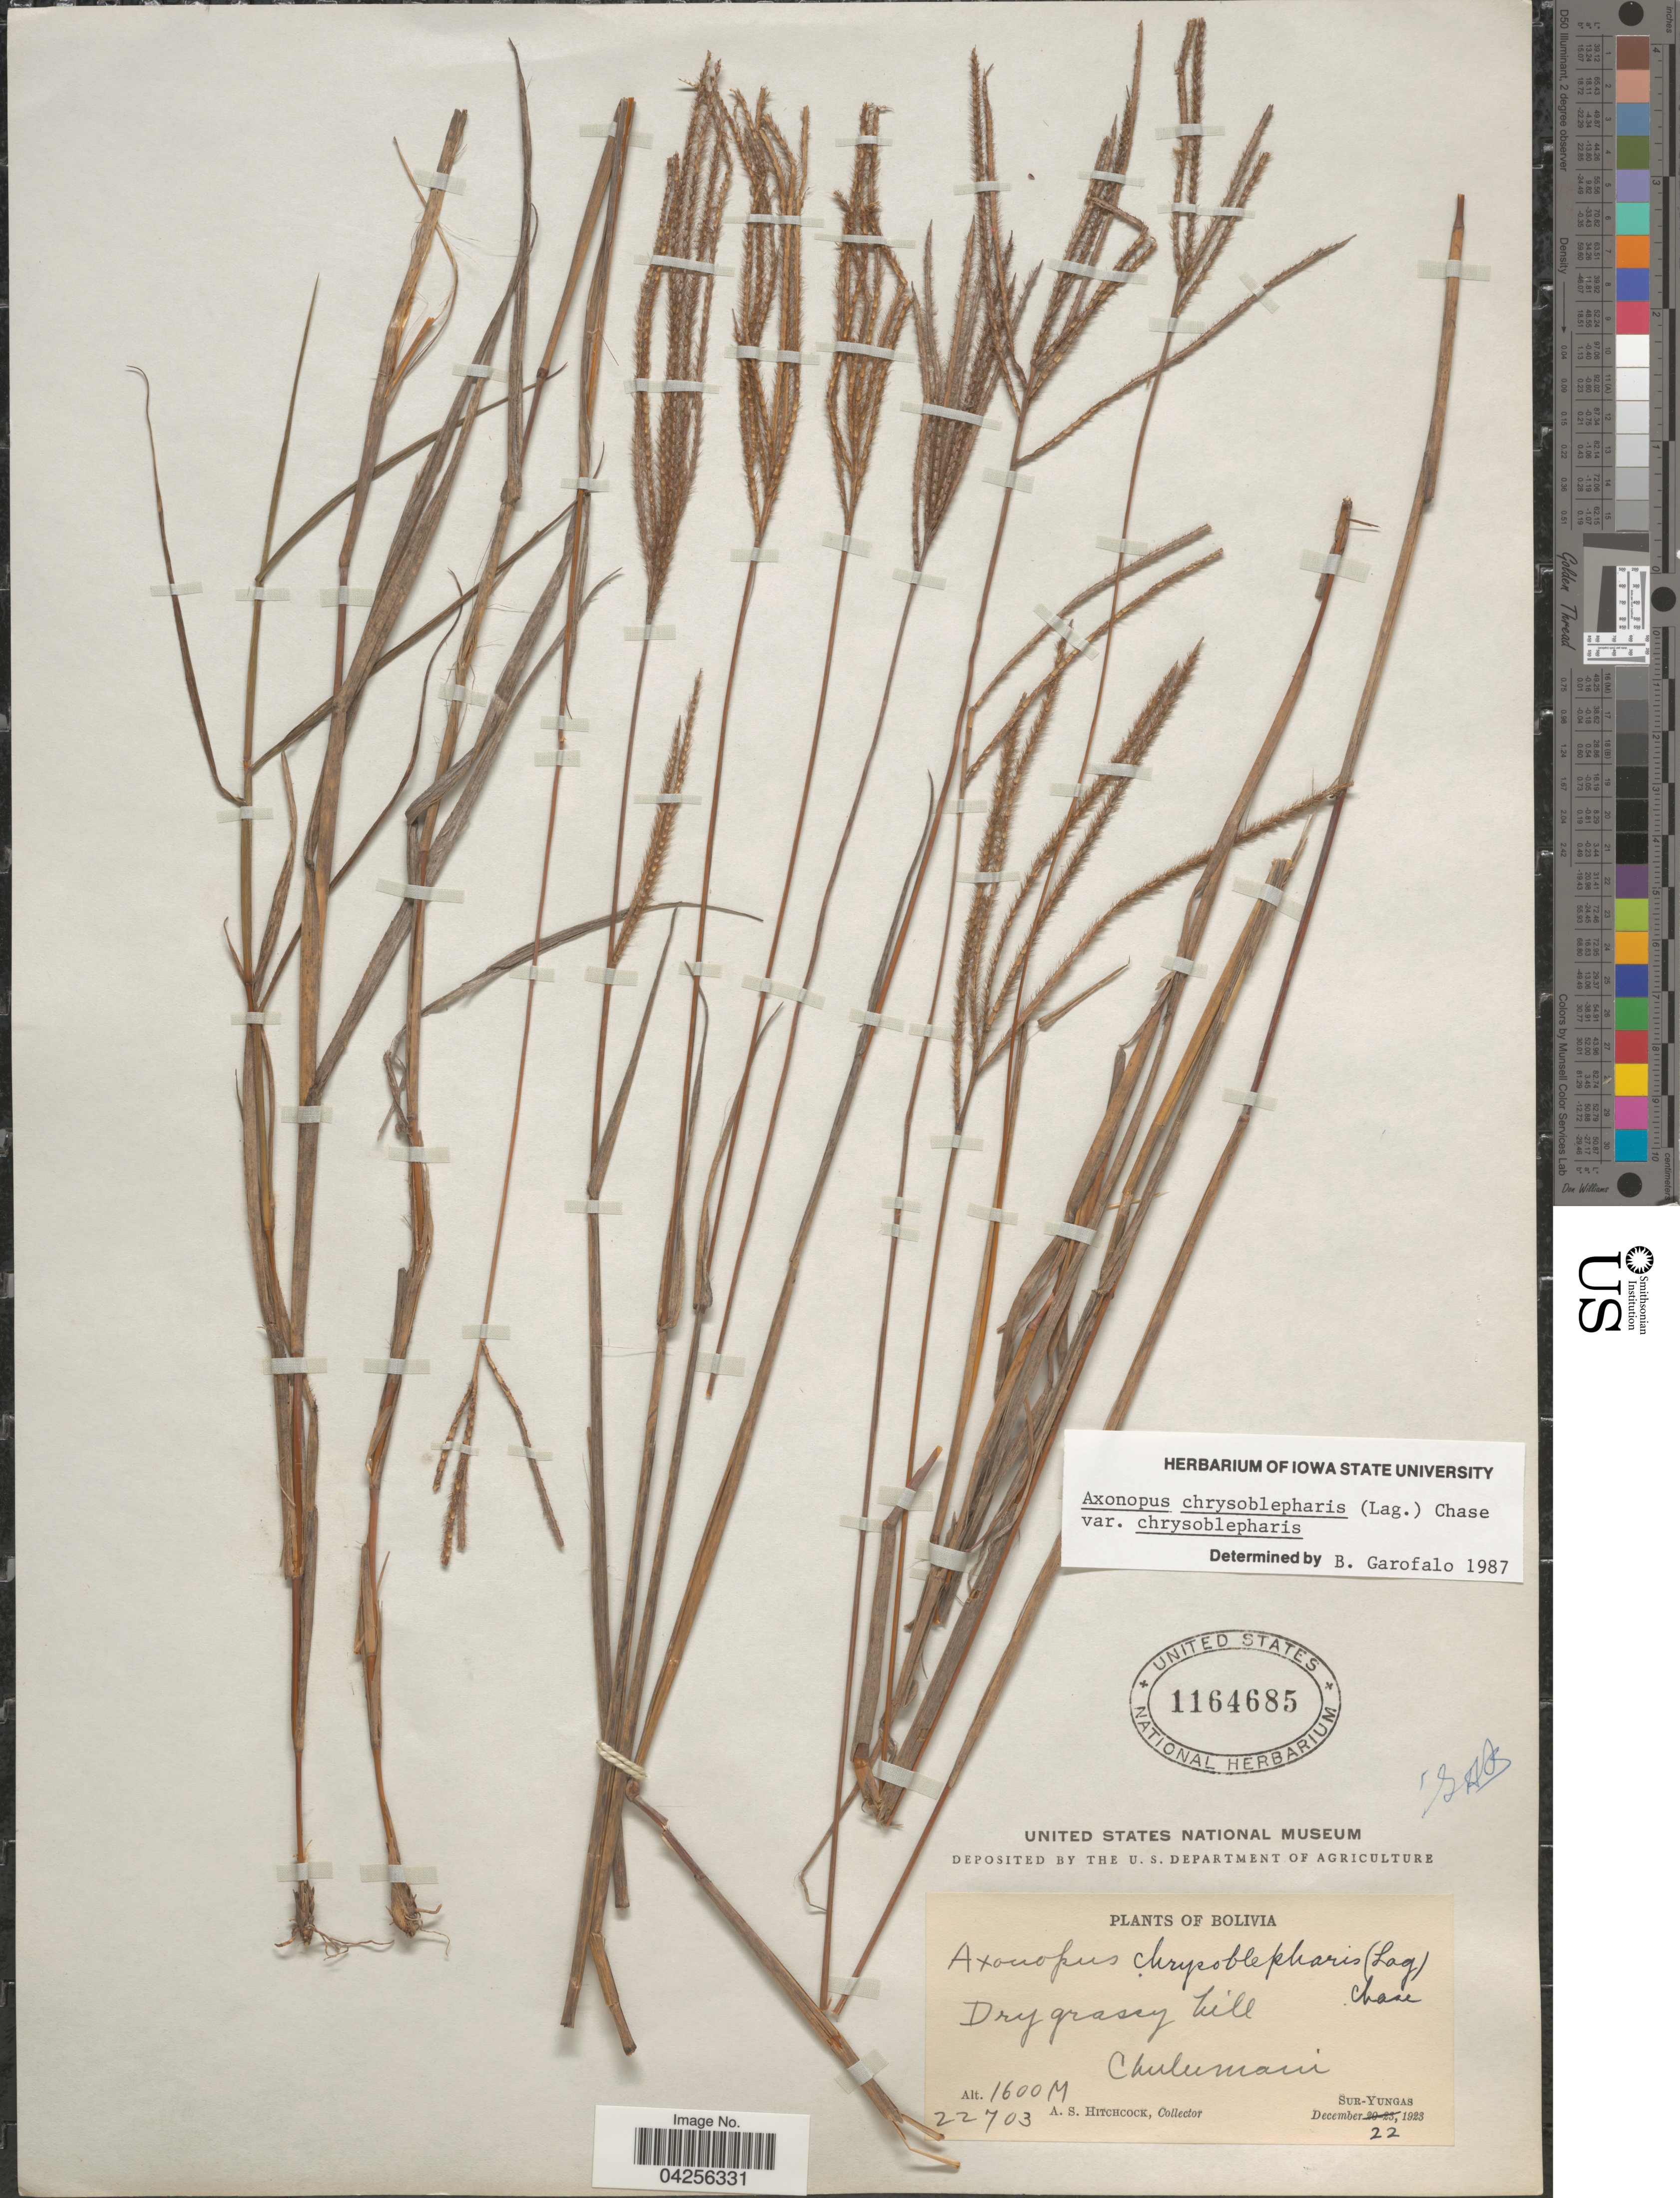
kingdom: Plantae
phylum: Tracheophyta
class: Liliopsida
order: Poales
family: Poaceae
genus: Axonopus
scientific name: Axonopus chrysoblepharis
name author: (Lag.) Chase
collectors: A. S. Hitchcock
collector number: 22703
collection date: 1923-12-22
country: Bolivia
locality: Chulumani. Sur-Yungas.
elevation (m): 1600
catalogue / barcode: US 1164685